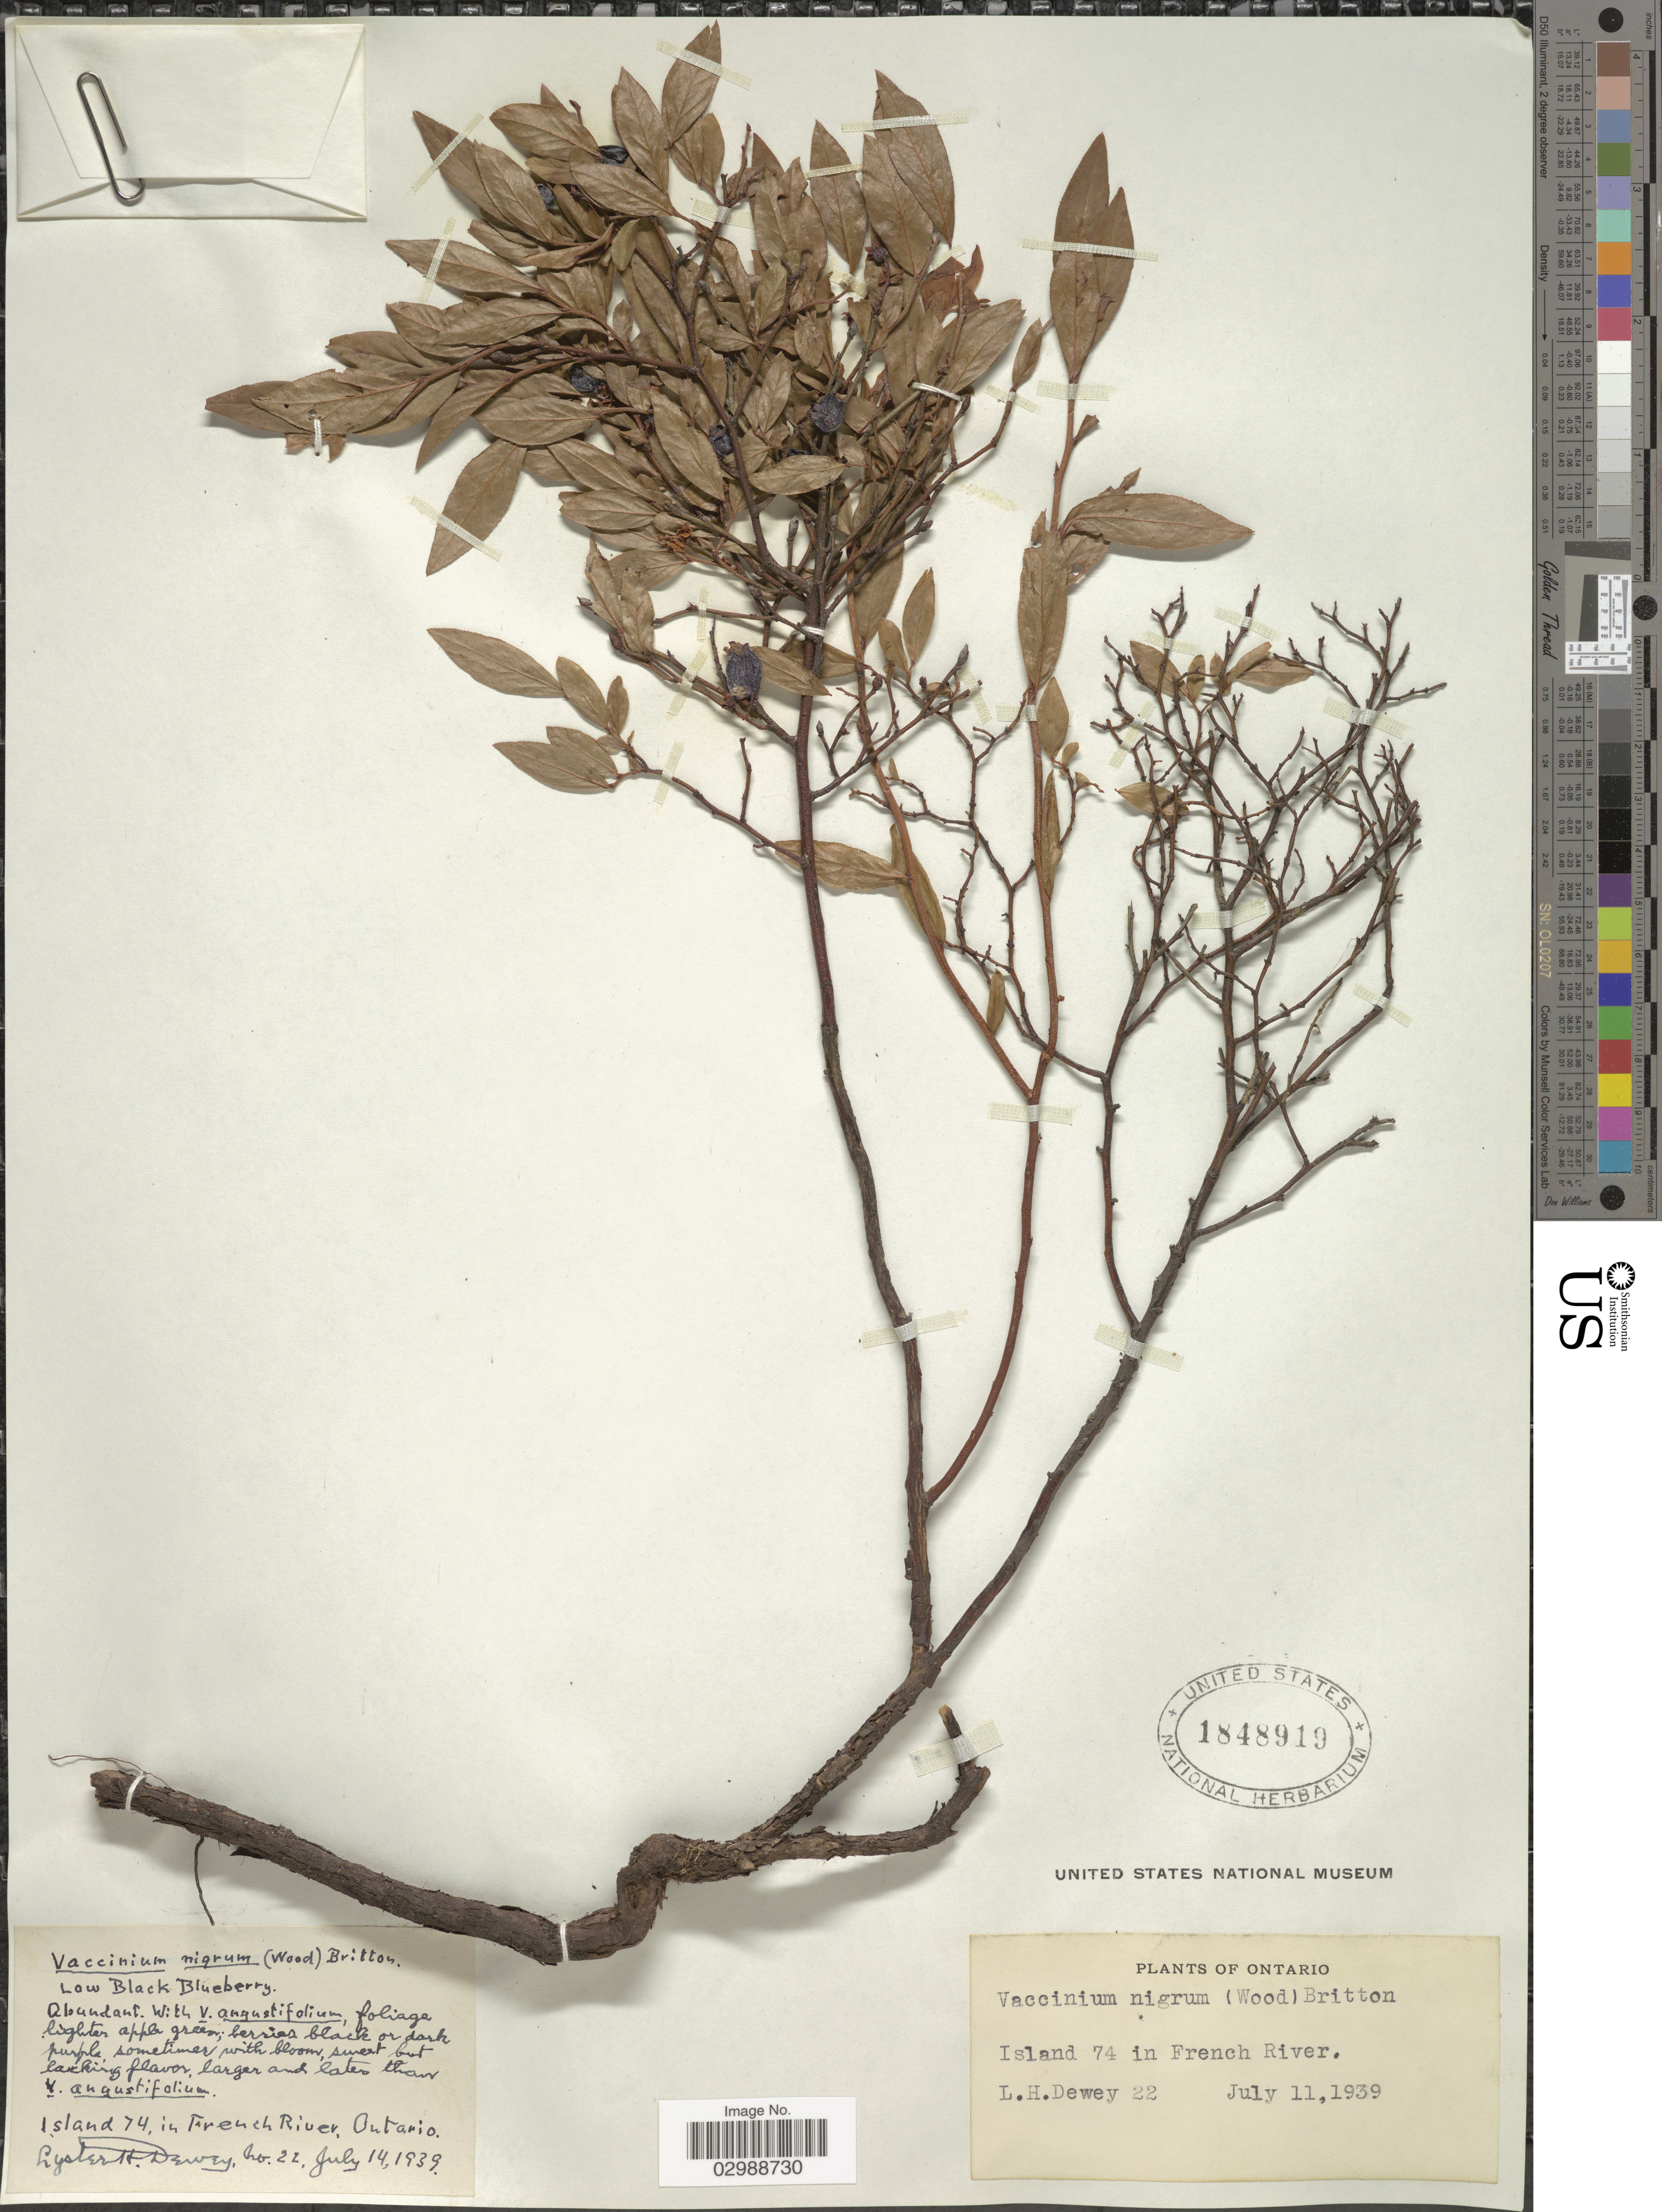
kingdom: Plantae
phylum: Tracheophyta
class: Magnoliopsida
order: Ericales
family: Ericaceae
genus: Vaccinium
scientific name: Vaccinium nigrum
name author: (Alph. Wood) Britton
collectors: L. H. Dewey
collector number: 22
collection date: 1939-07-11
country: Canada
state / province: Ontario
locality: Island 74 in French River.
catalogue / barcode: US 1848919